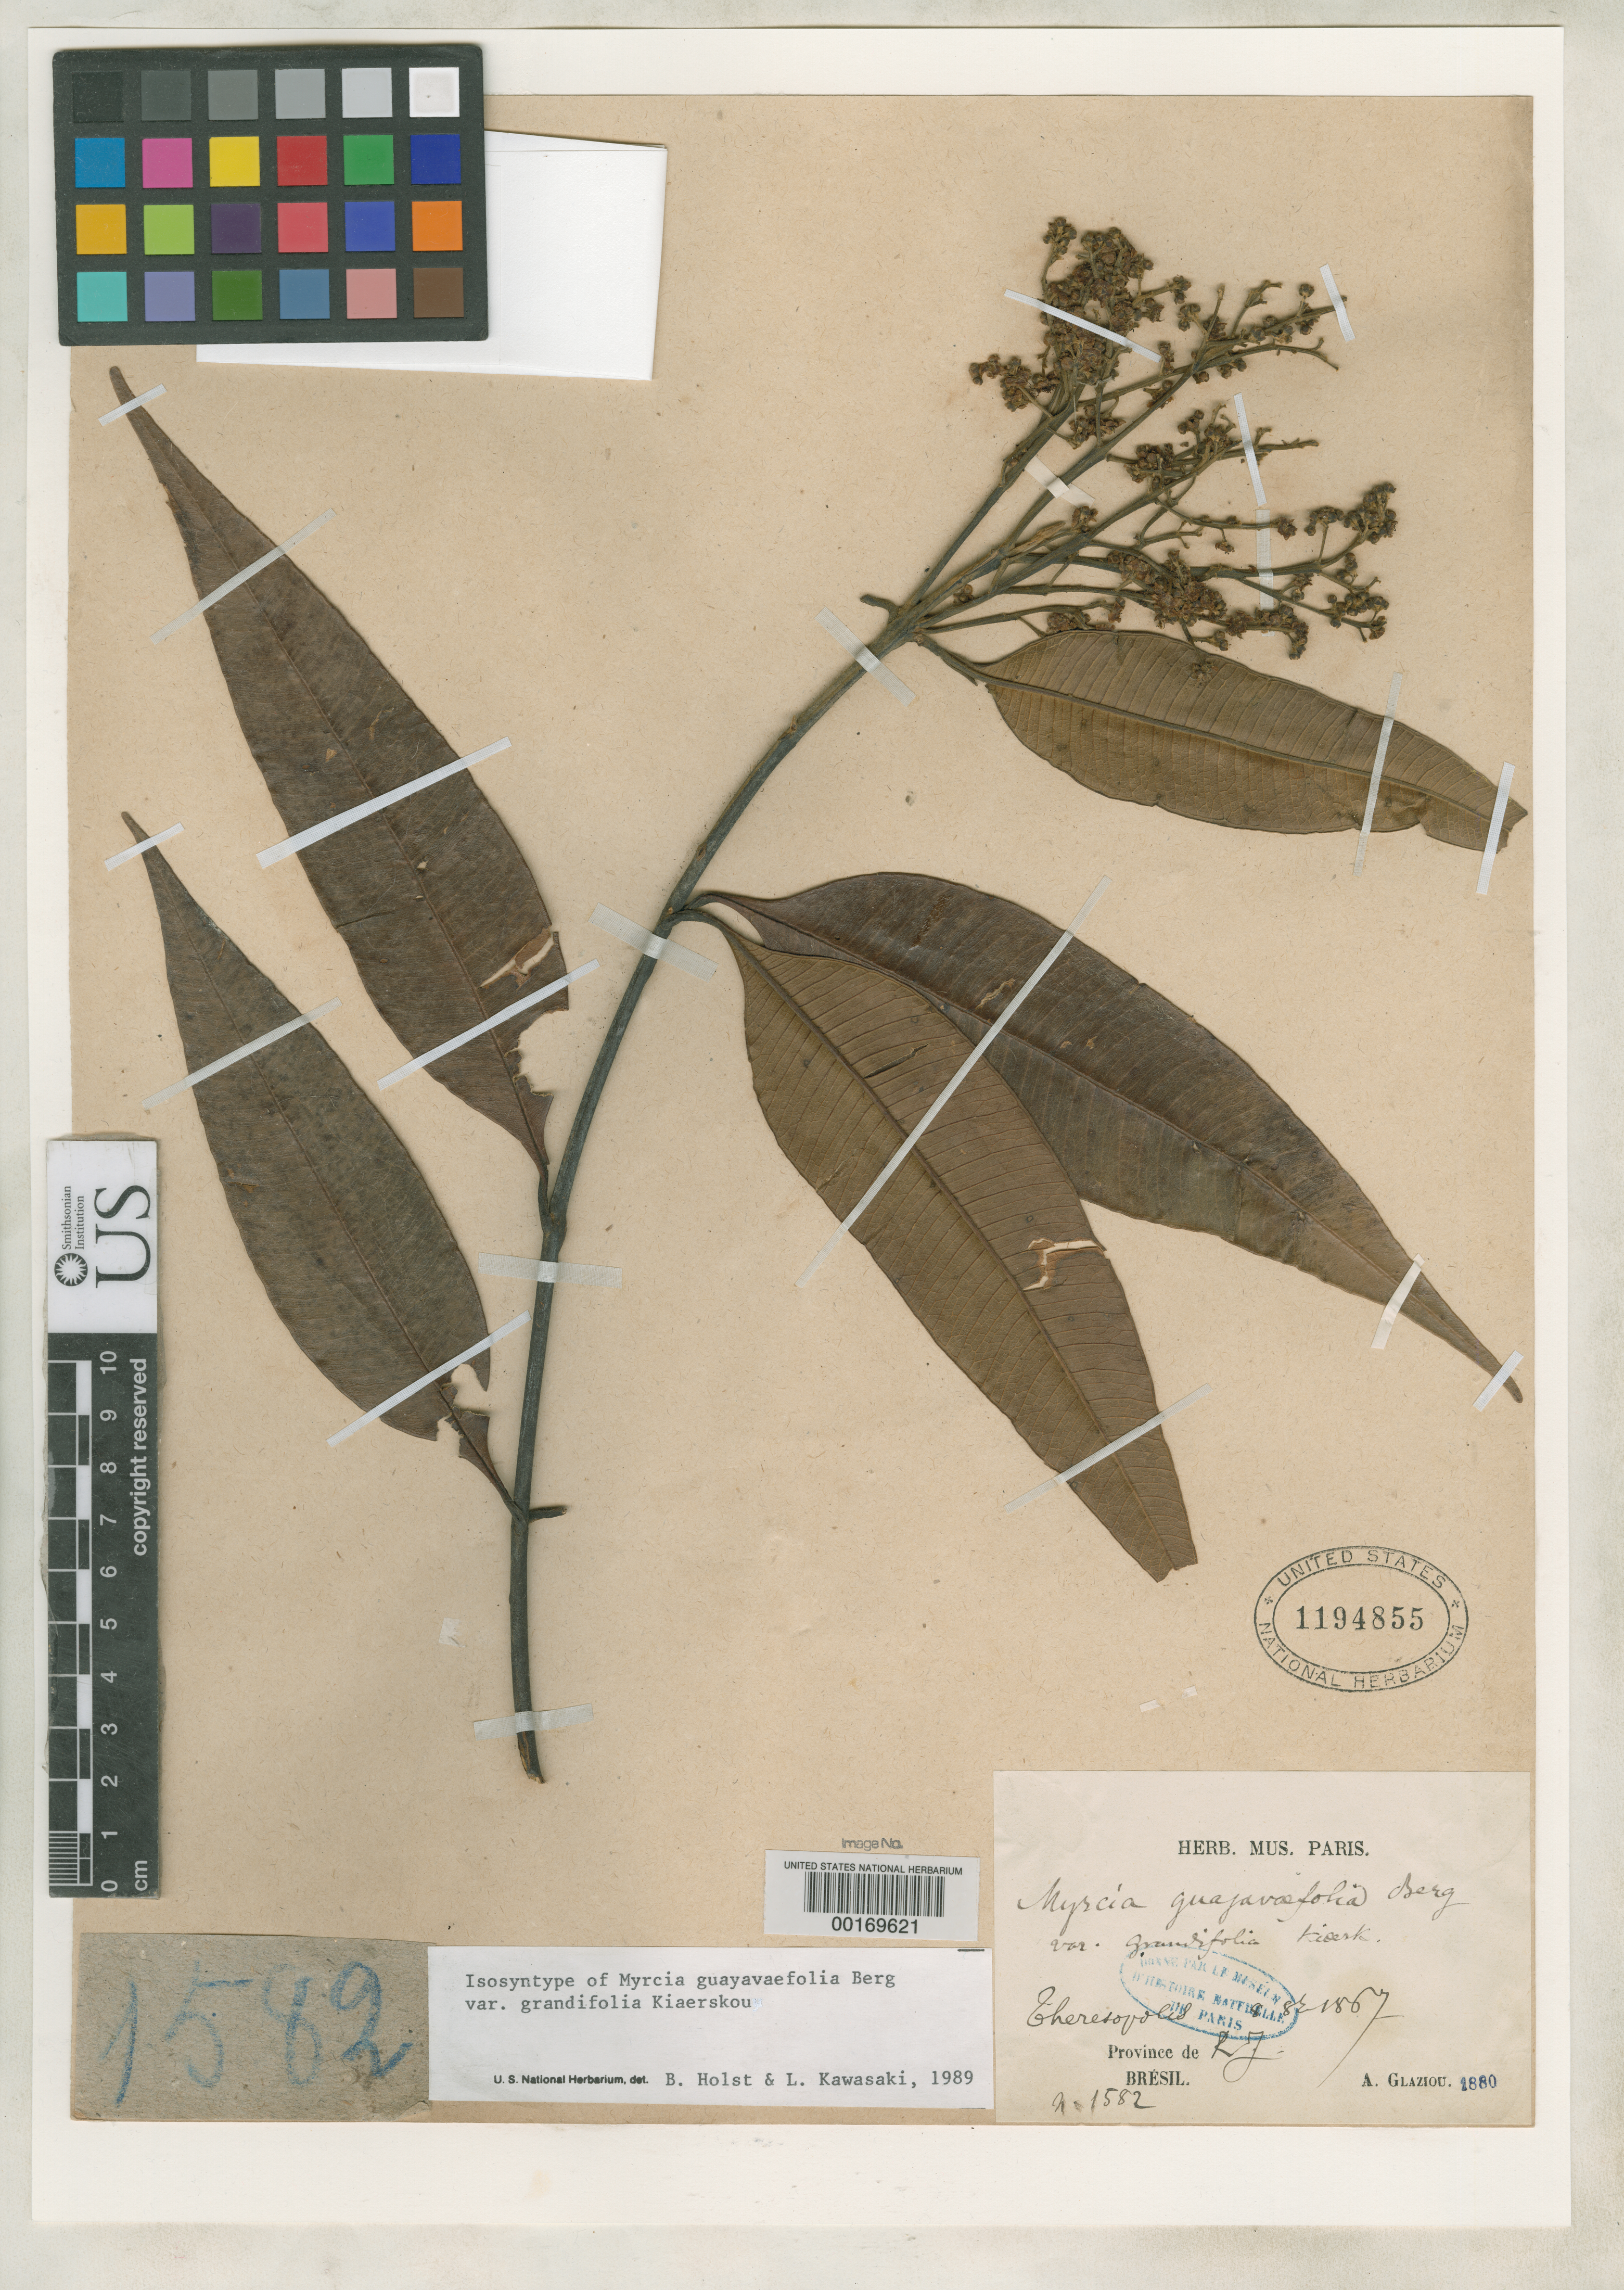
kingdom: Plantae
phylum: Tracheophyta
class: Magnoliopsida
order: Myrtales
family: Myrtaceae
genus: Myrcia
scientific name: Myrcia guajavifolia var. grandifolia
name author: Kiaersk.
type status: Isosyntype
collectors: A. F. M. Glaziou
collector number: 1582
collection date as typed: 08 Aug 1867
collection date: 1867-08-08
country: Brazil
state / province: Rio de Janeiro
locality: Cheresopolis.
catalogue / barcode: US 1194855